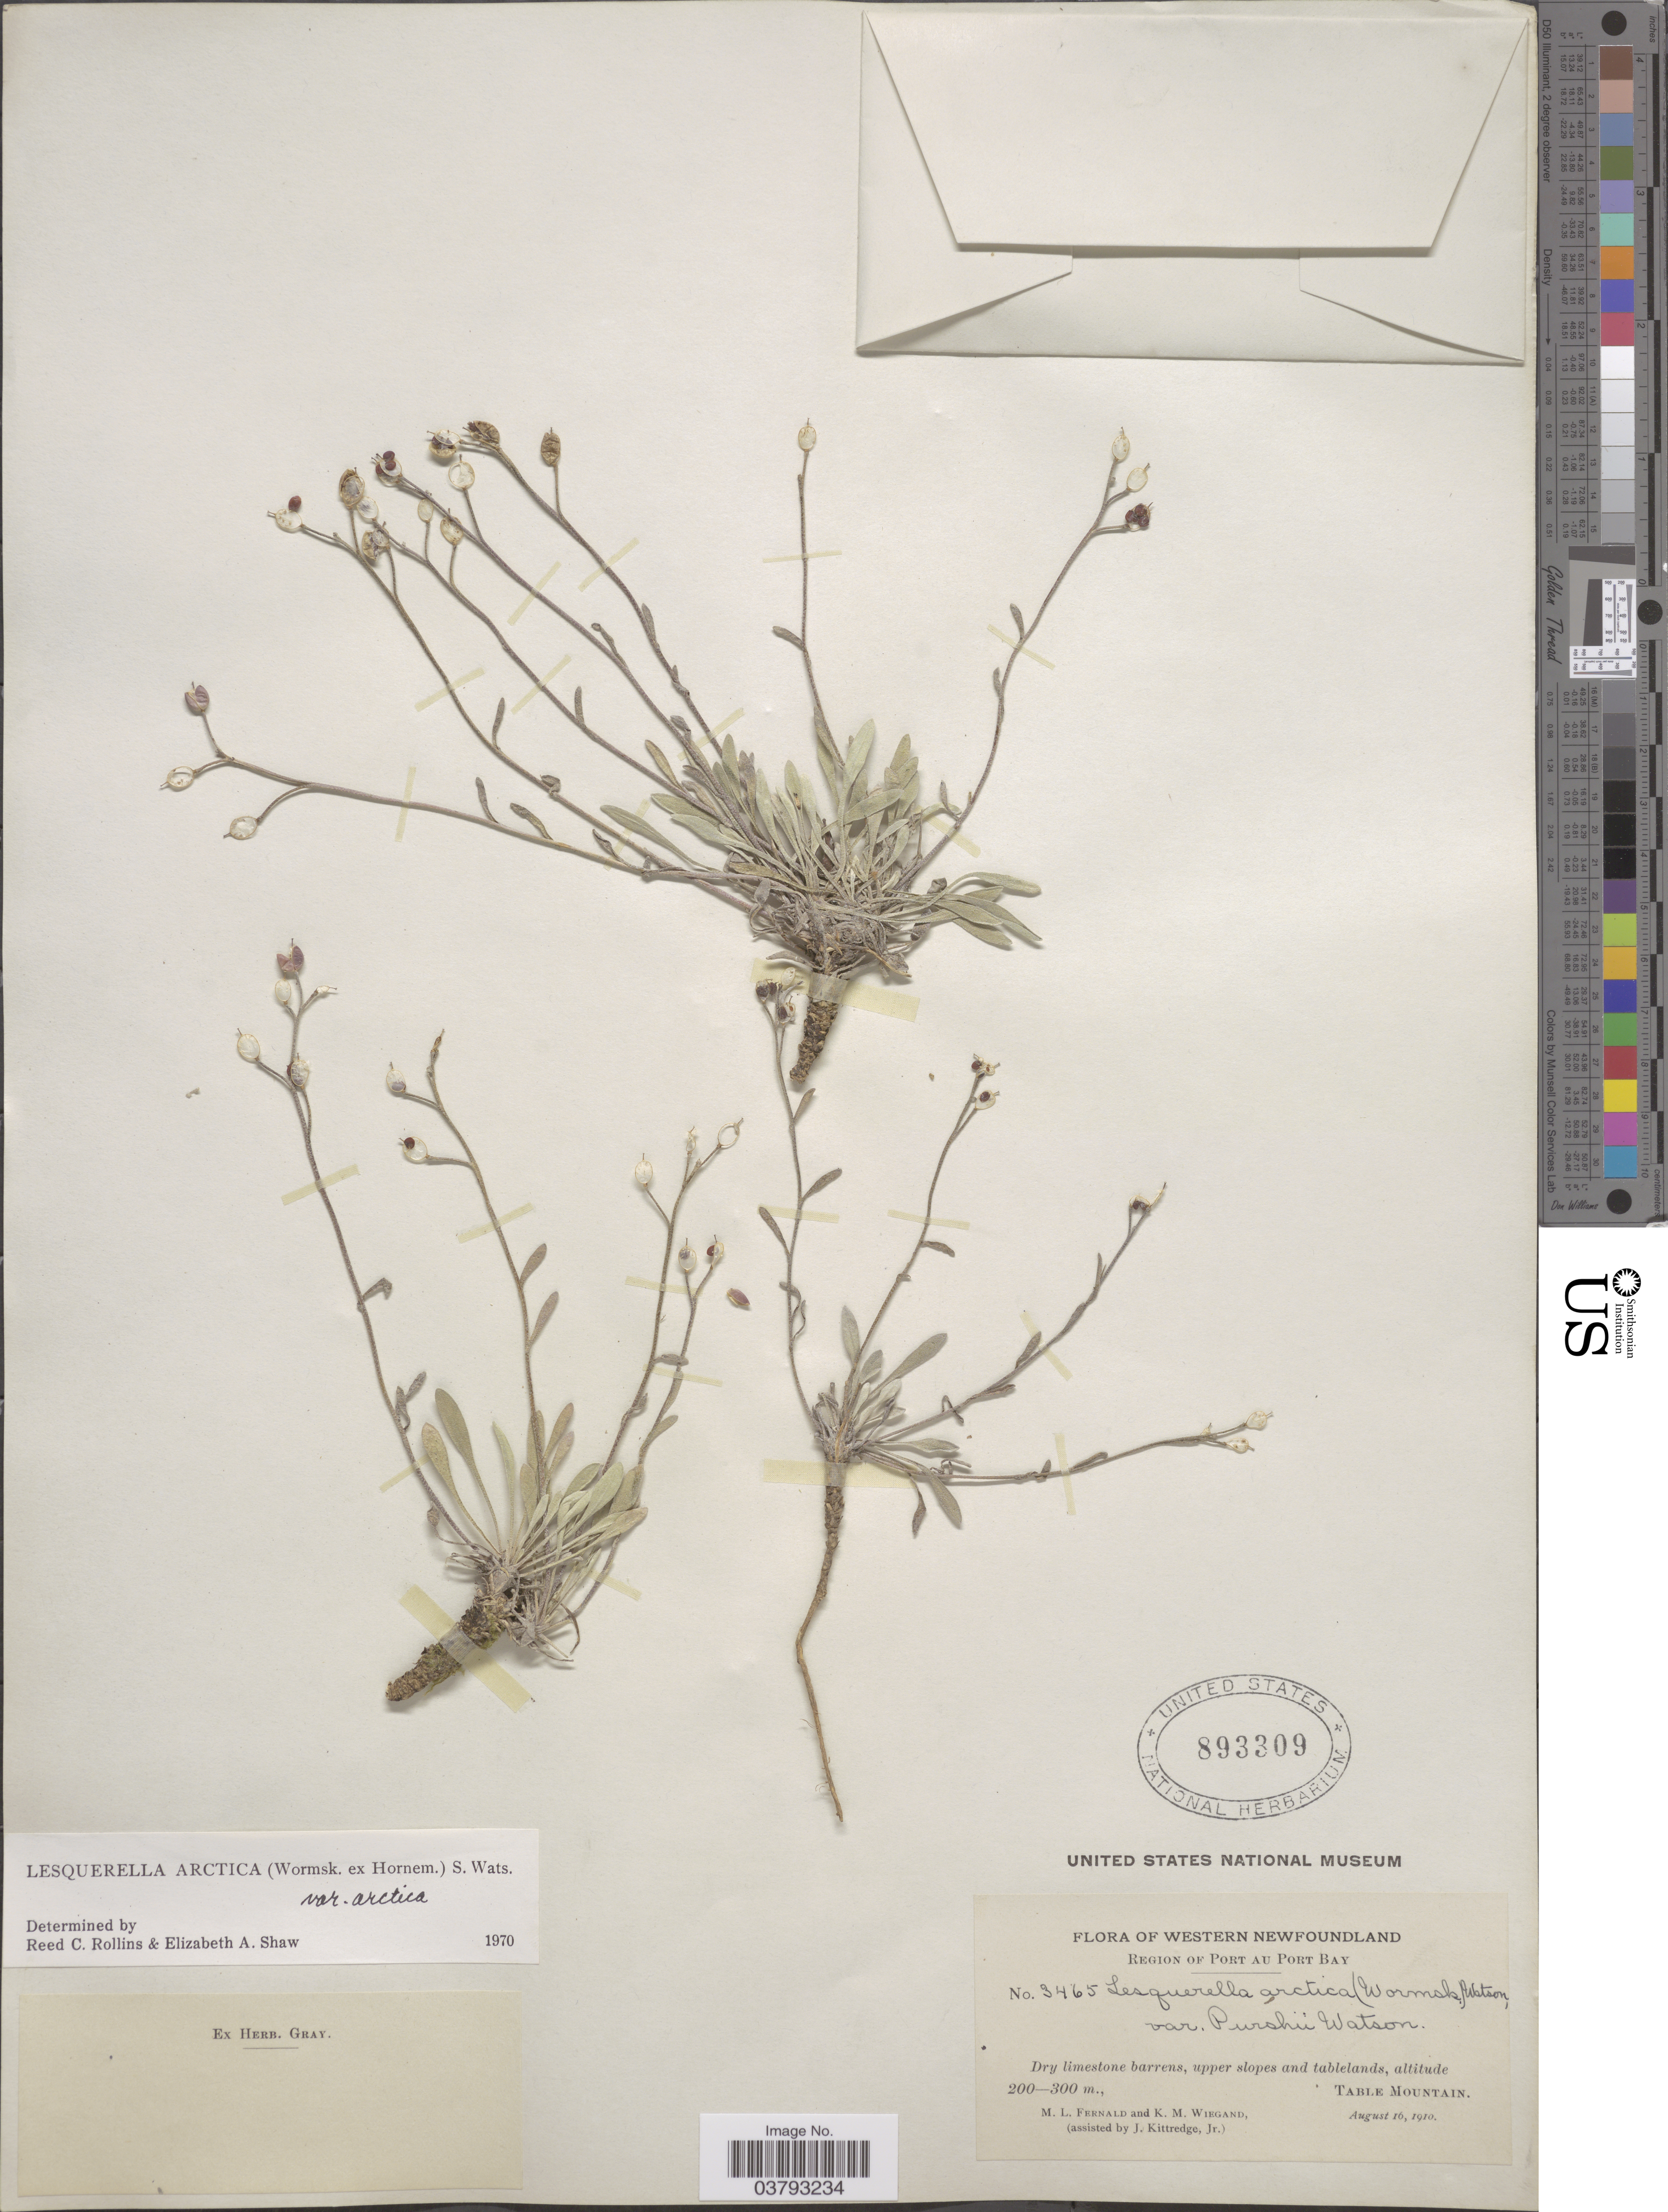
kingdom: Plantae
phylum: Tracheophyta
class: Magnoliopsida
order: Brassicales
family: Brassicaceae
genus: Lesquerella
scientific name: Lesquerella arctica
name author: (Wormsk. ex Hornem.) S. Watson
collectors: M. L. Fernald & K. M. Wiegand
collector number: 3465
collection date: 1910-08-16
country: Canada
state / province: Newfoundland and Labrador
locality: Western Newfoundland. Region of Port au Port Bay. Table Mountain.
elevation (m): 200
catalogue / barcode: US 893309